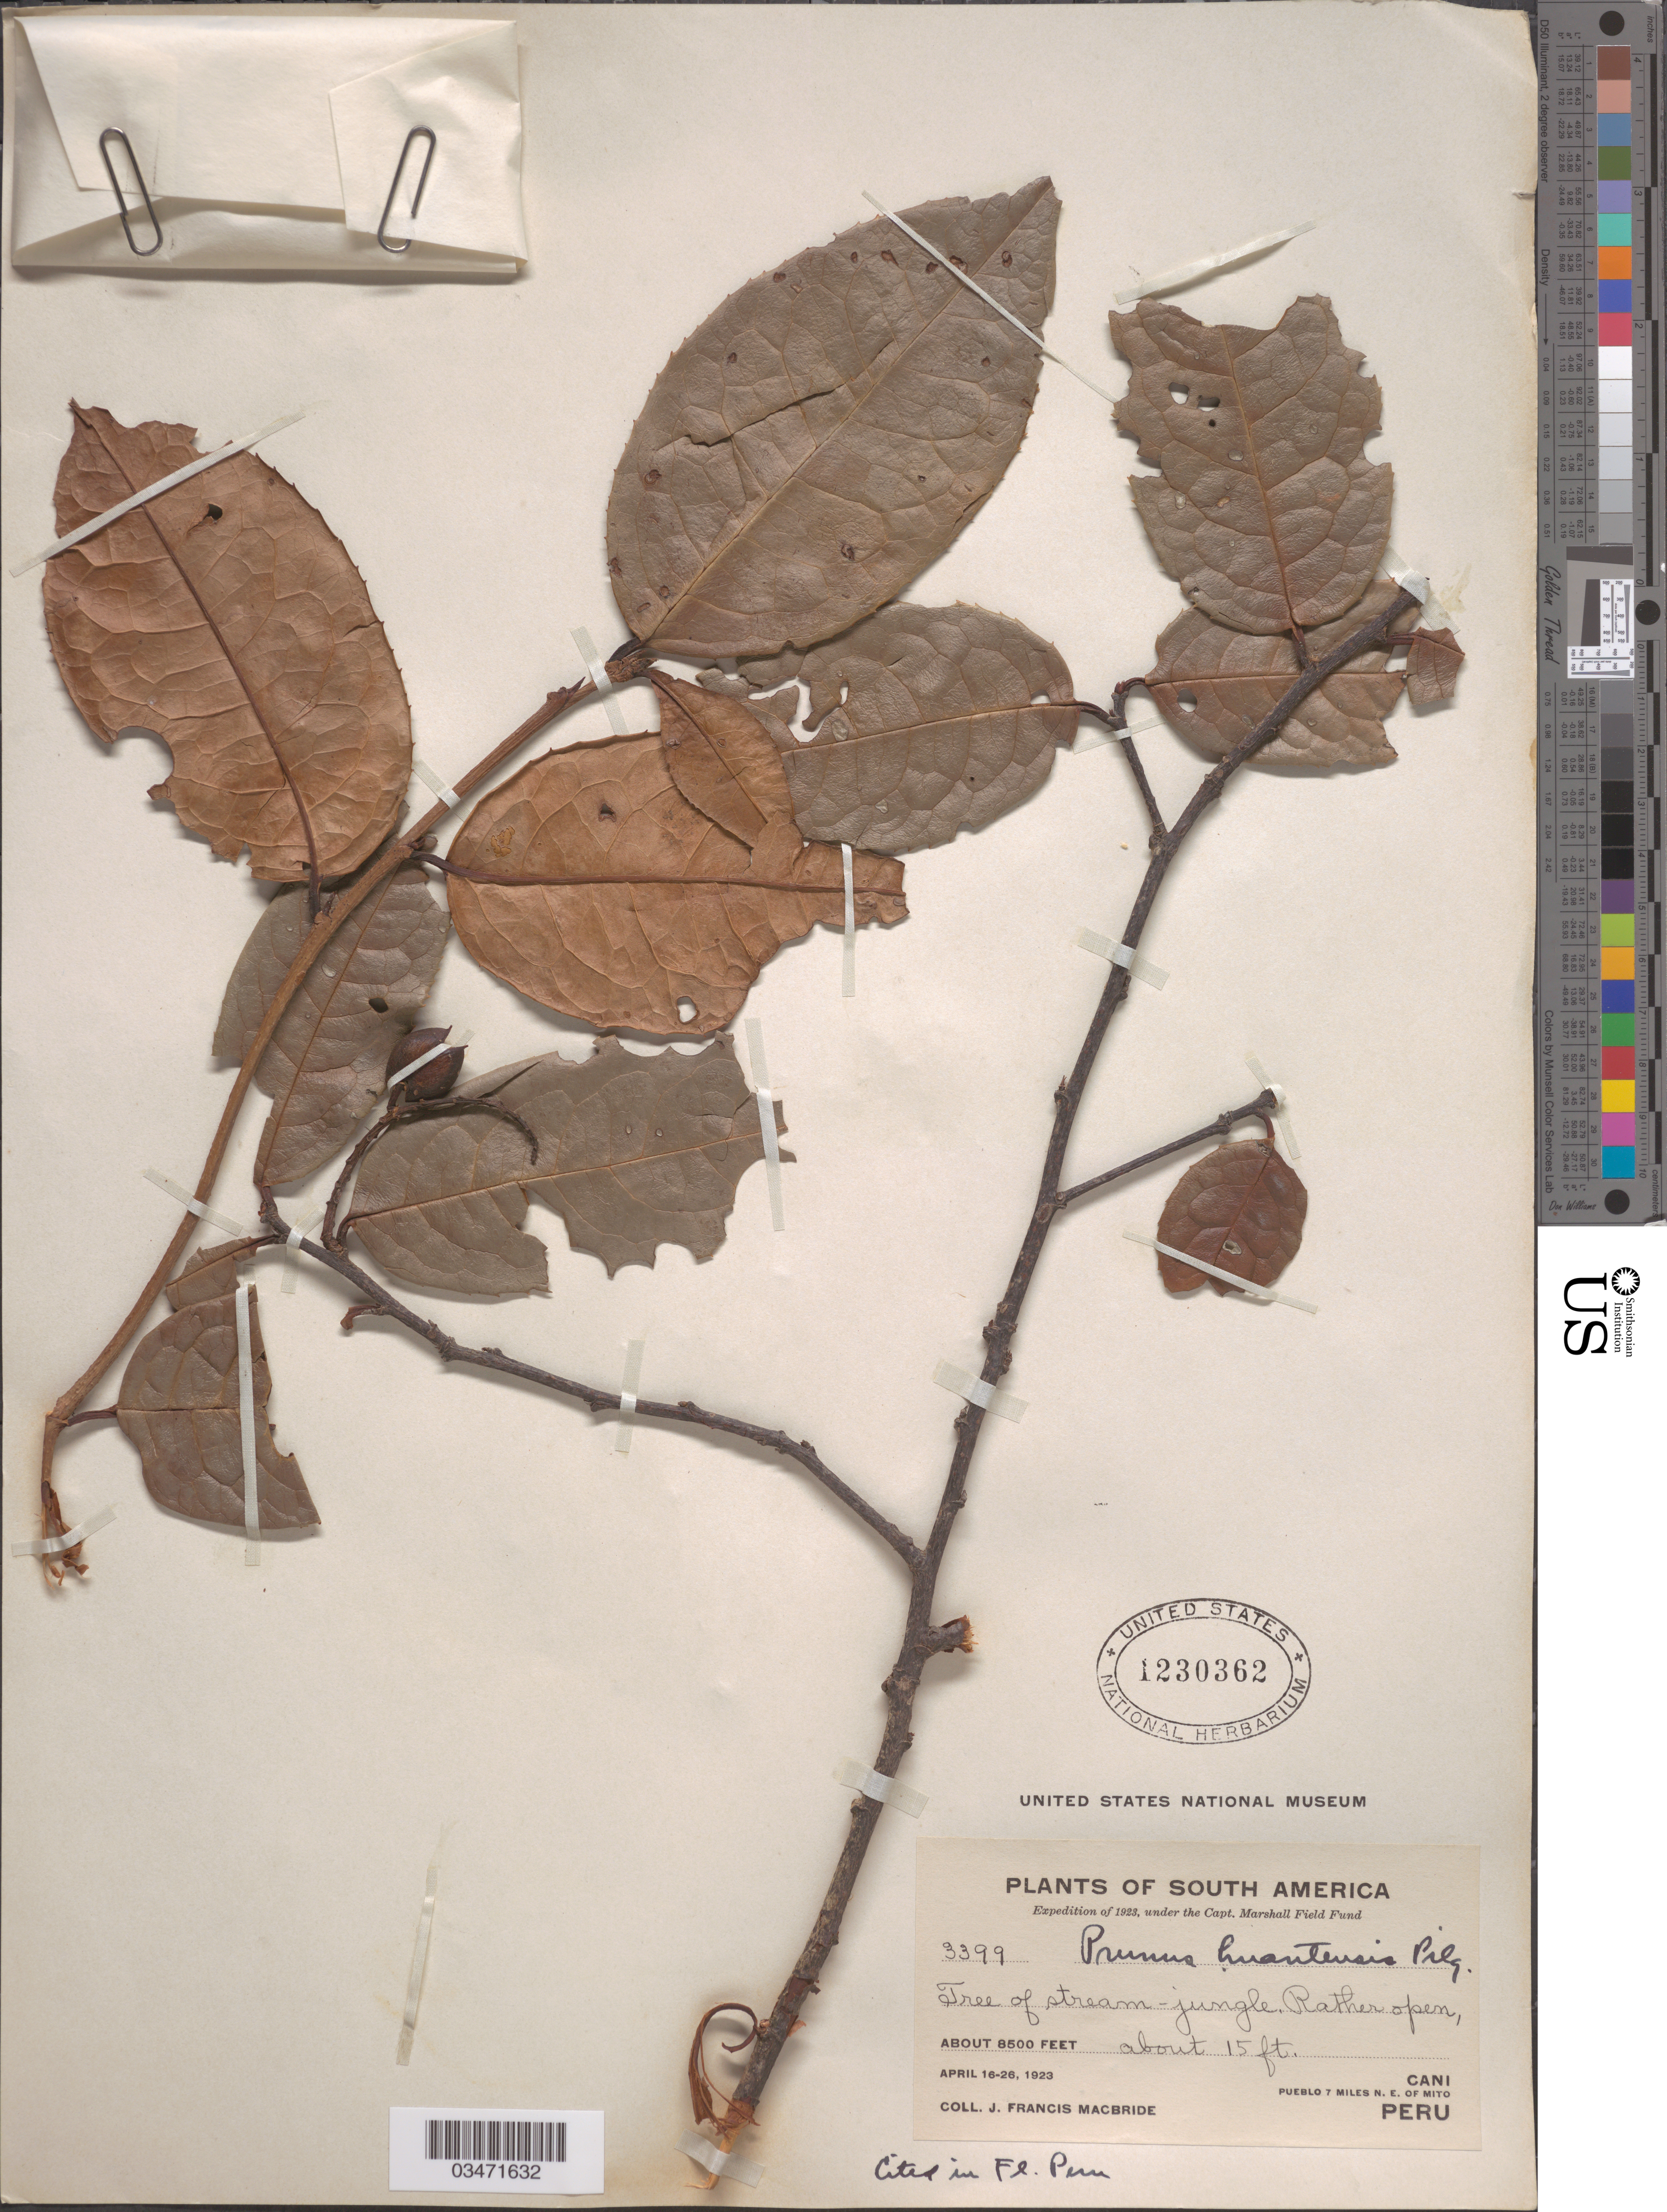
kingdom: Plantae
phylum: Tracheophyta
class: Magnoliopsida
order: Rosales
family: Rosaceae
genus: Prunus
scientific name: Prunus huantensis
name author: Pilg.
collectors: J. F. Macbride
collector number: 3399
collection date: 1923-04-16/1923-04-26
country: Peru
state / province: Junín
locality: Cani. Pueblo 7 miles NE of Mito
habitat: Stream-jungle. Rather open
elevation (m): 2591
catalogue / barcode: US 1230362